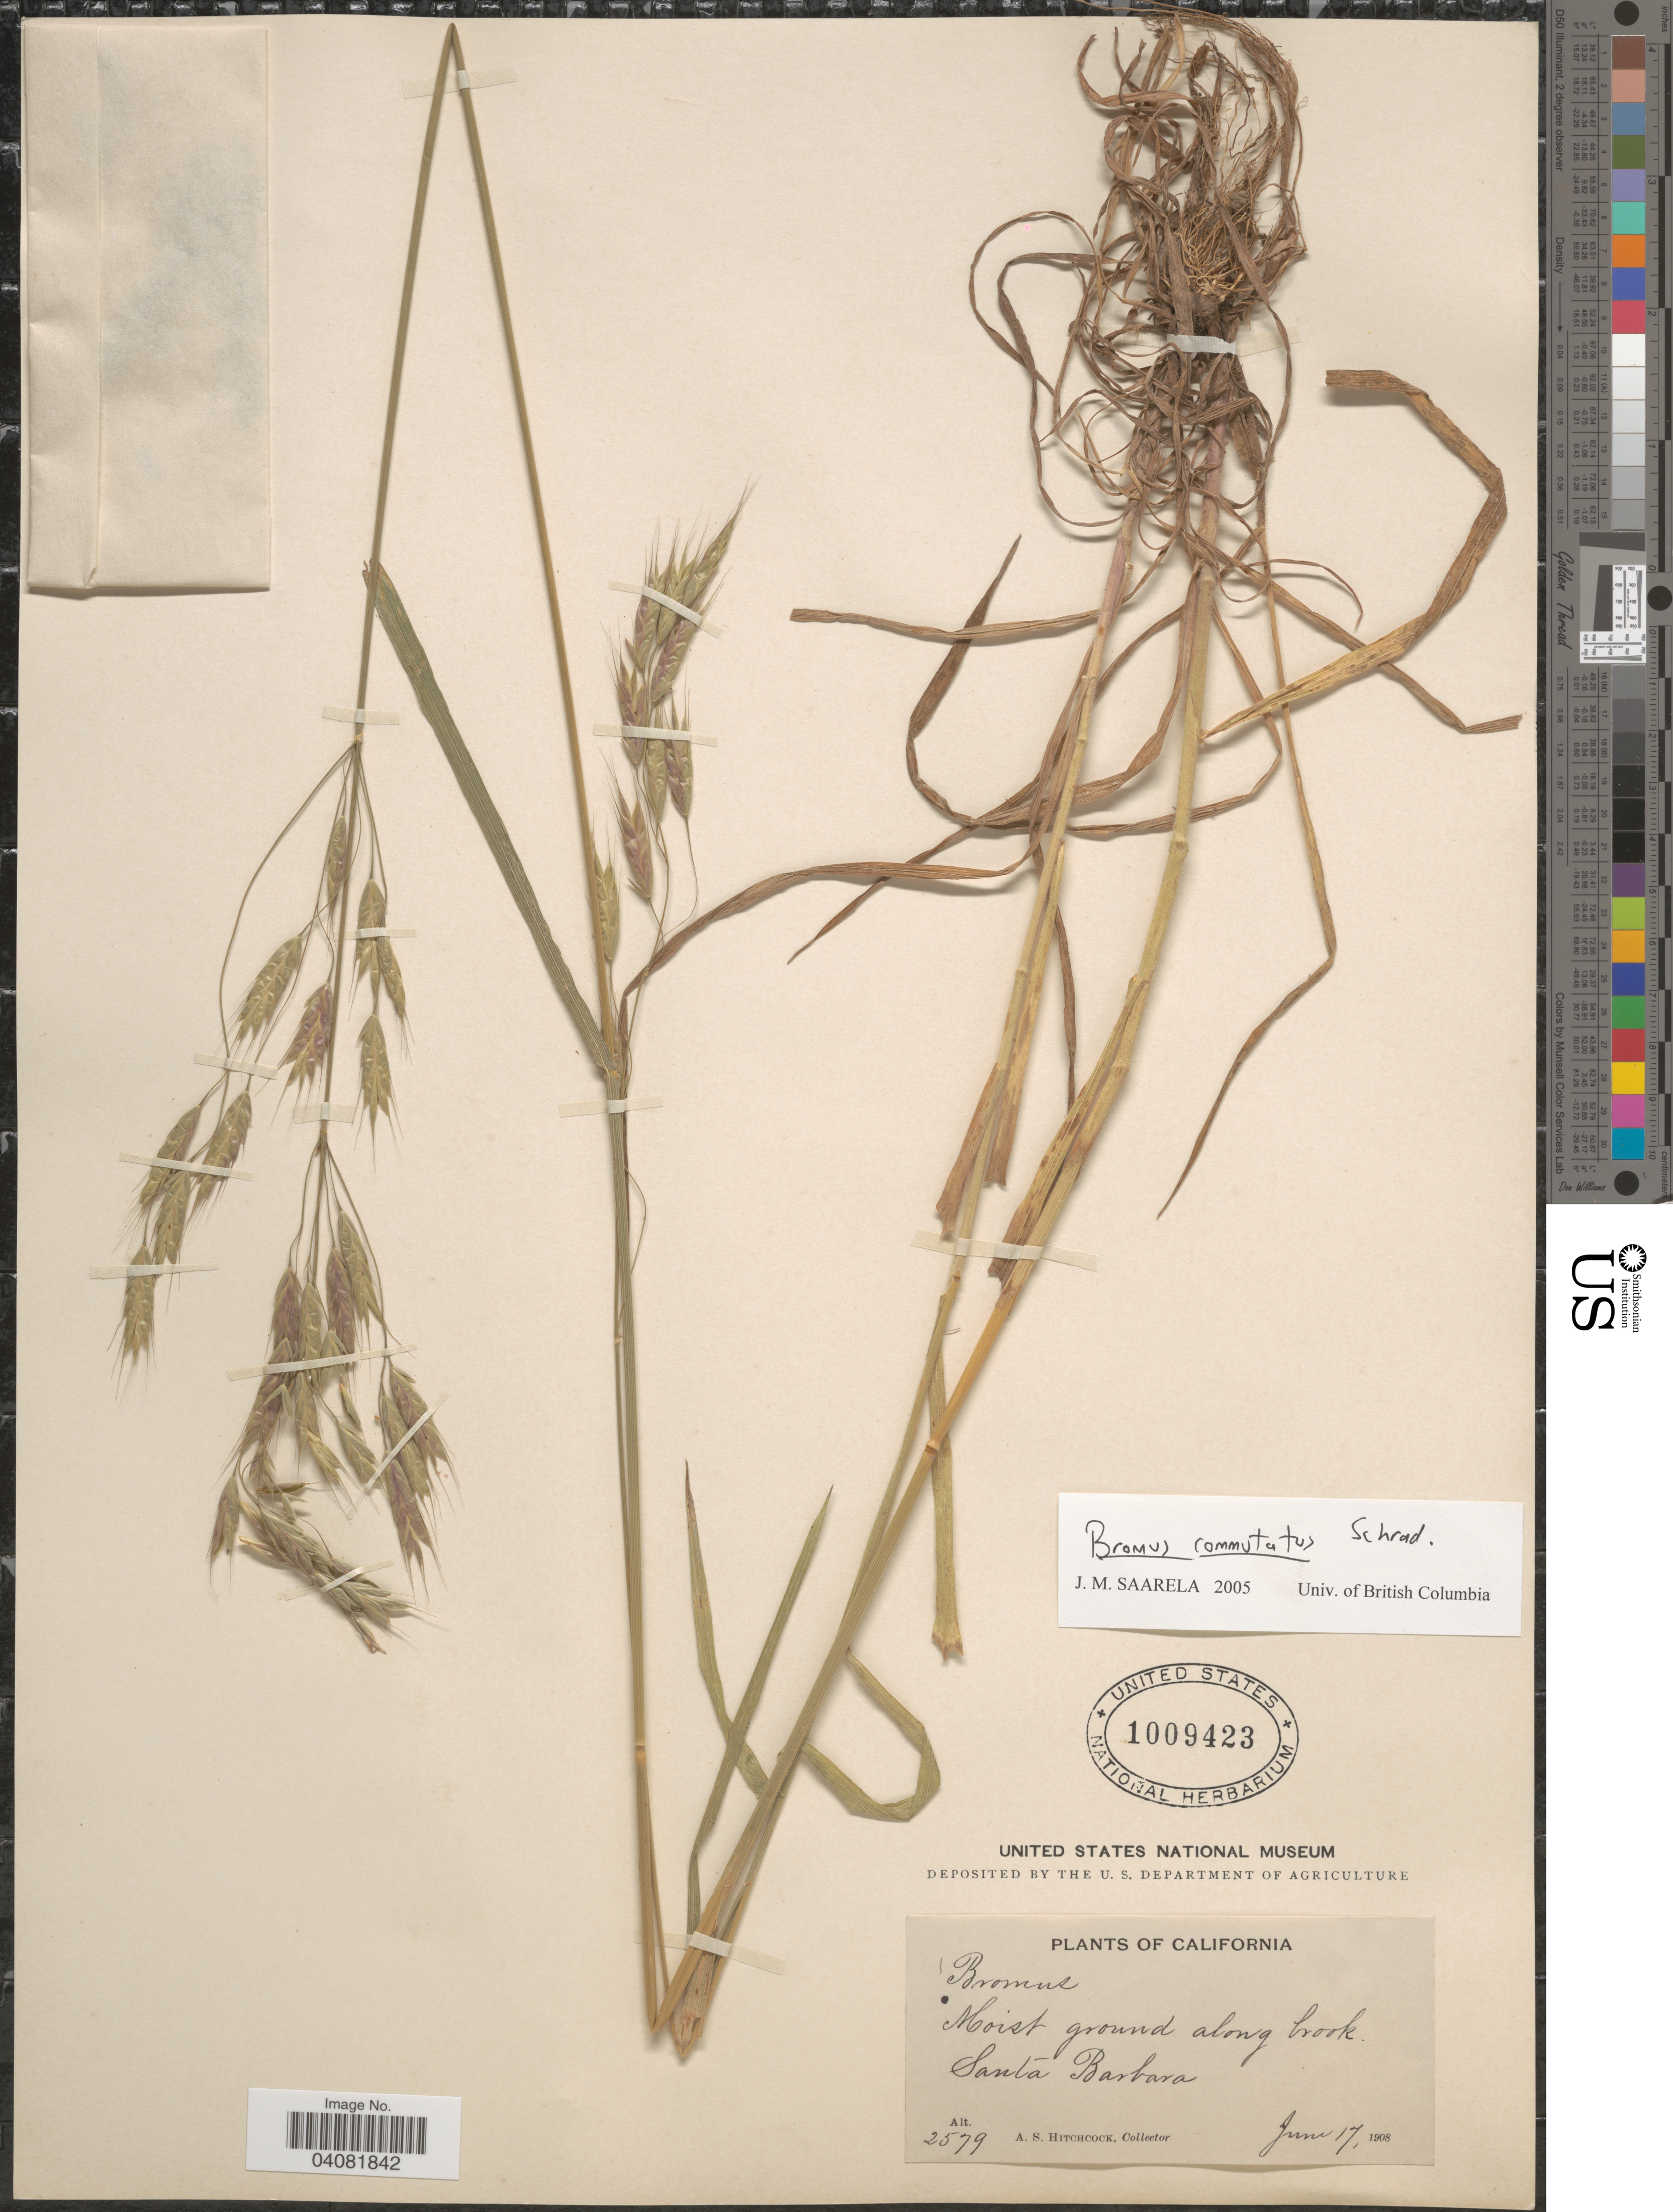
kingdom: Plantae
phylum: Tracheophyta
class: Liliopsida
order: Poales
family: Poaceae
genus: Bromus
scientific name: Bromus commutatus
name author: Schrad.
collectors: A. S. Hitchcock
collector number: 2579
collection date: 1908-06-17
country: United States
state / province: California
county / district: Santa Barbara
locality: Moist ground along brook Santa Barbara.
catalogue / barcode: US 1009423